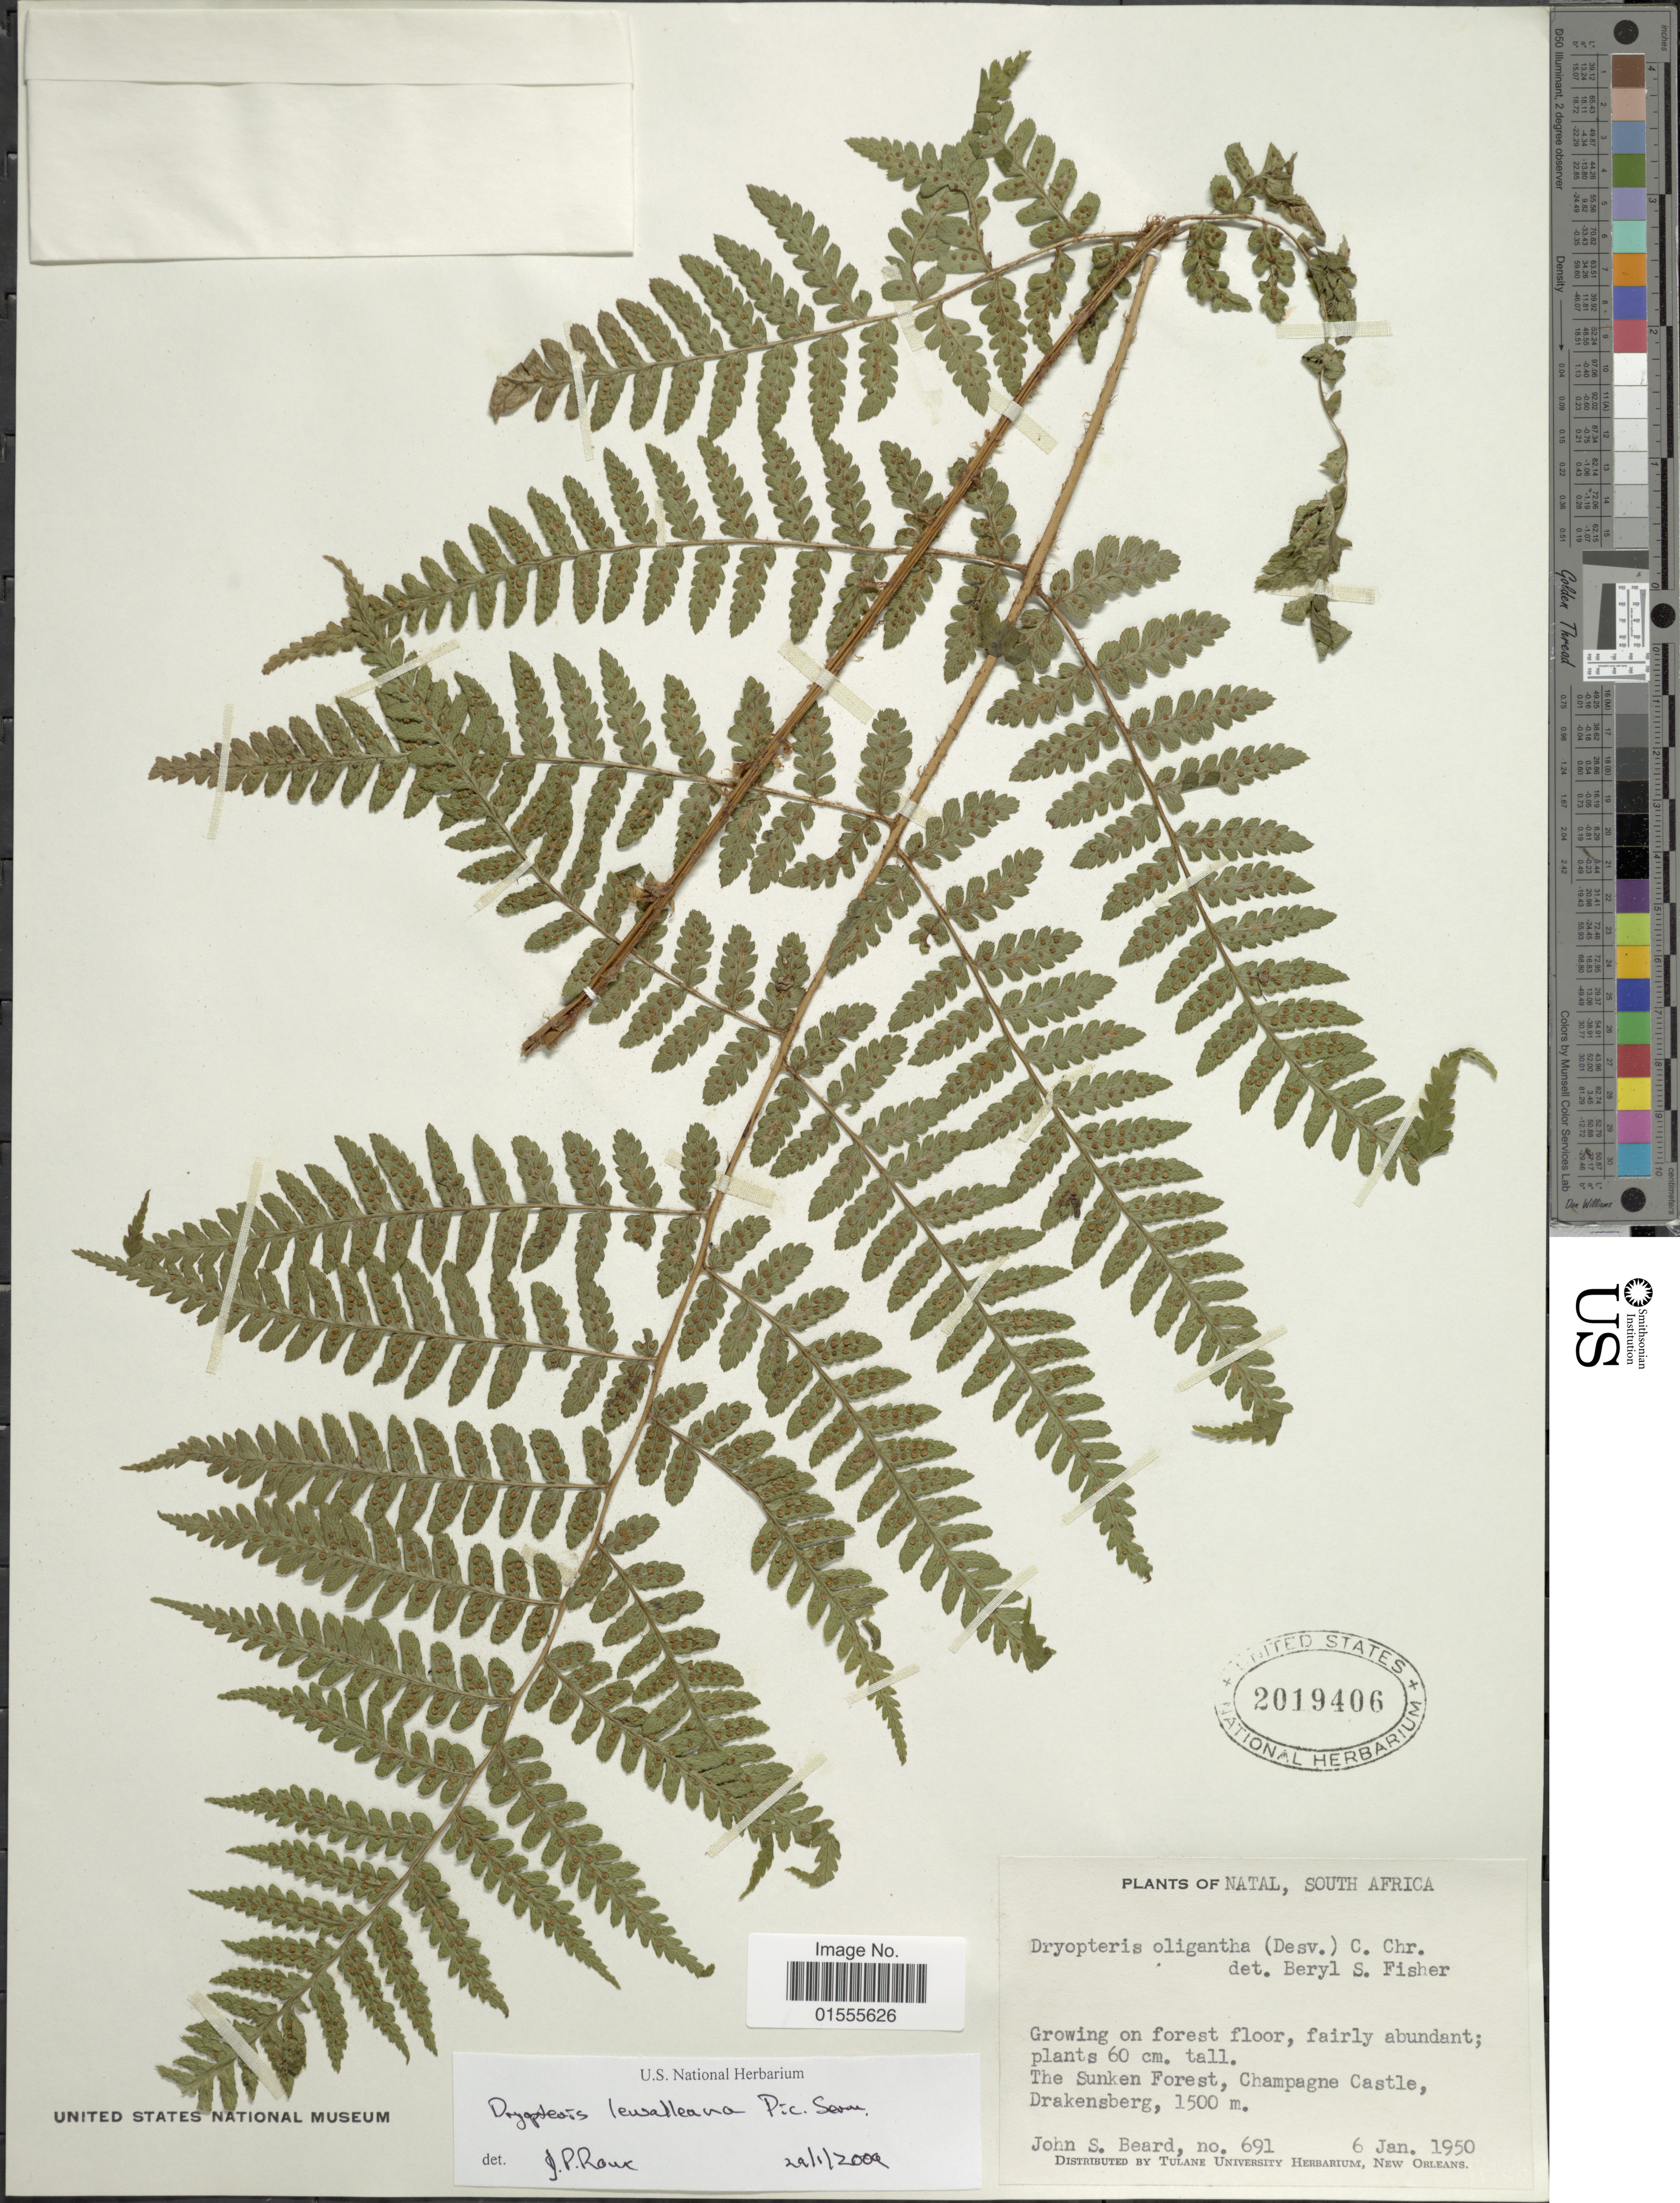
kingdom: Plantae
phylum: Tracheophyta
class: Polypodiopsida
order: Polypodiales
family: Dryopteridaceae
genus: Dryopteris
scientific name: Dryopteris lewalleana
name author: Pic. Serm.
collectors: J. Beard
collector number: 691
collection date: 1950-01-06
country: South Africa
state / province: KwaZulu-Natal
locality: Natal, The Sunken Forest, Champagne Castle, Drakensberg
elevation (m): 1500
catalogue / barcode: US 2019406